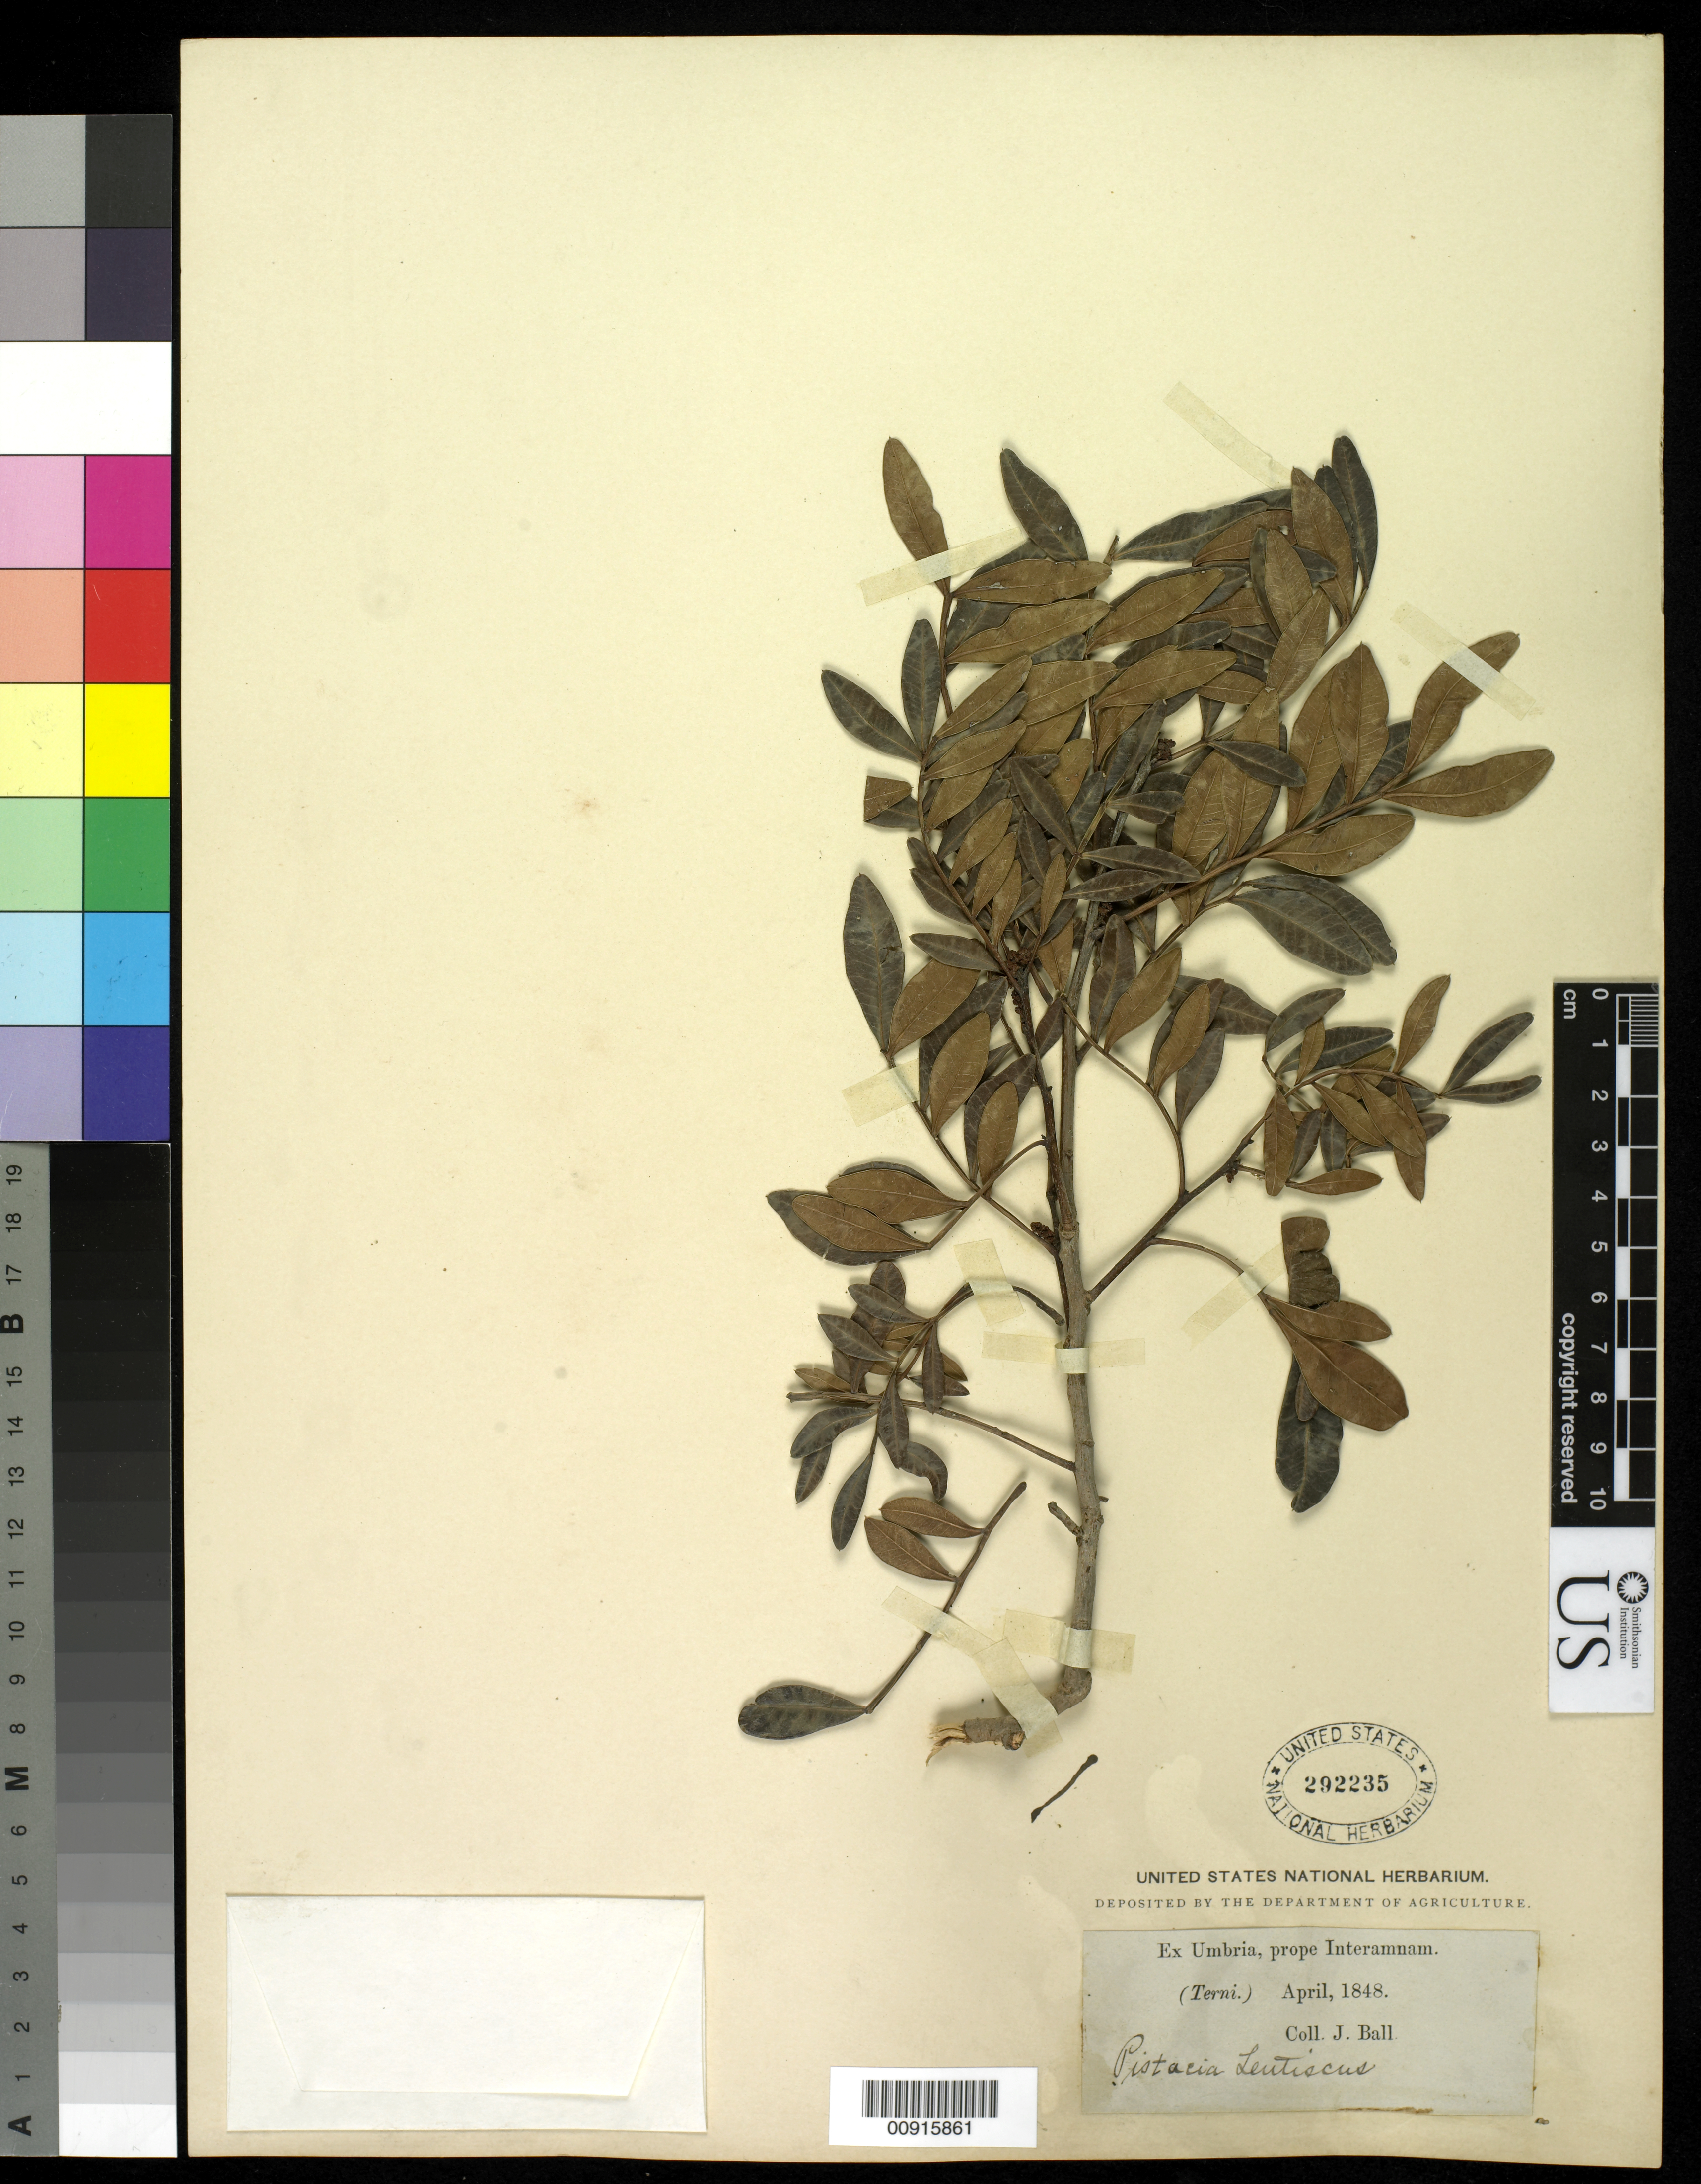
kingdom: Plantae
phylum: Tracheophyta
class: Magnoliopsida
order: Sapindales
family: Anacardiaceae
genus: Pistacia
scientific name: Pistacia lentiscus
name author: L.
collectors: J. Ball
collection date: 1848-04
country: Italy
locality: Ex Umbria, prope Interamnam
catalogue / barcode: US 292235